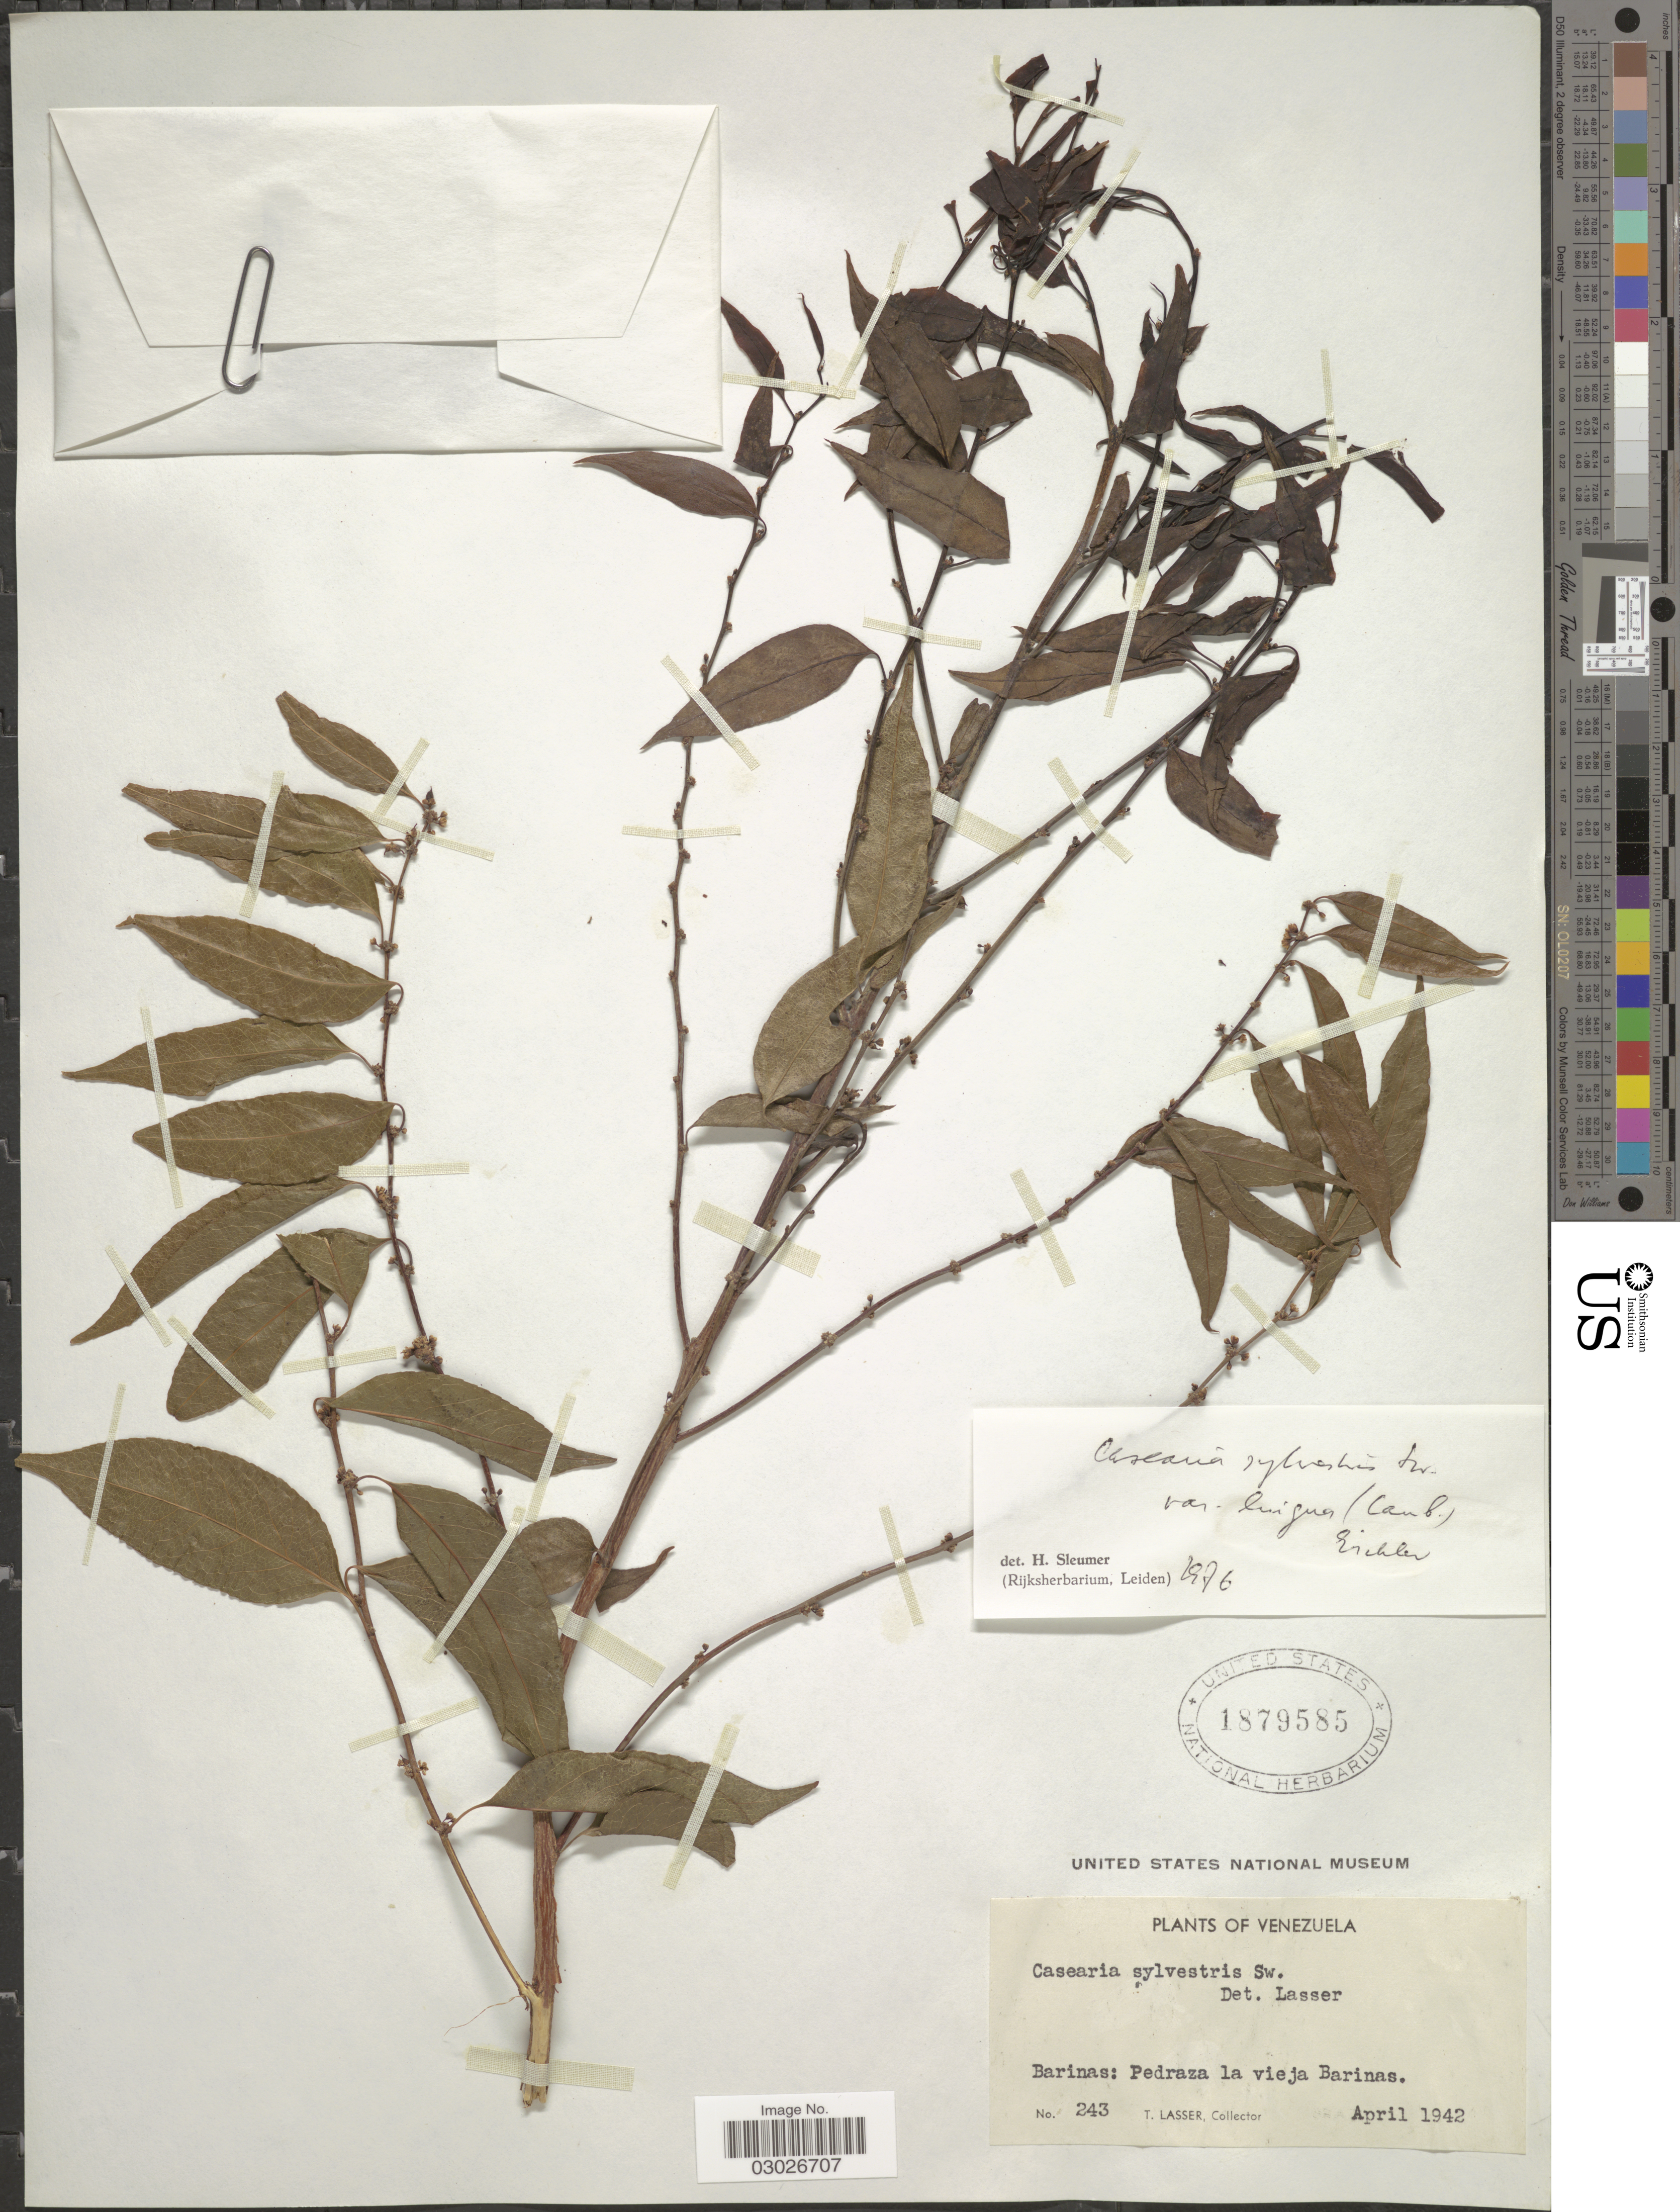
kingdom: Plantae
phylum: Tracheophyta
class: Magnoliopsida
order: Malpighiales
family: Salicaceae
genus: Casearia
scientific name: Casearia sylvestris var. lingua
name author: (Cambess.) Eichler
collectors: T. Lasser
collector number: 243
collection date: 1942-04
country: Venezuela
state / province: Barinas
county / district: Pedraza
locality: Pedraza la vieja Barinas.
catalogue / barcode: US 1879585